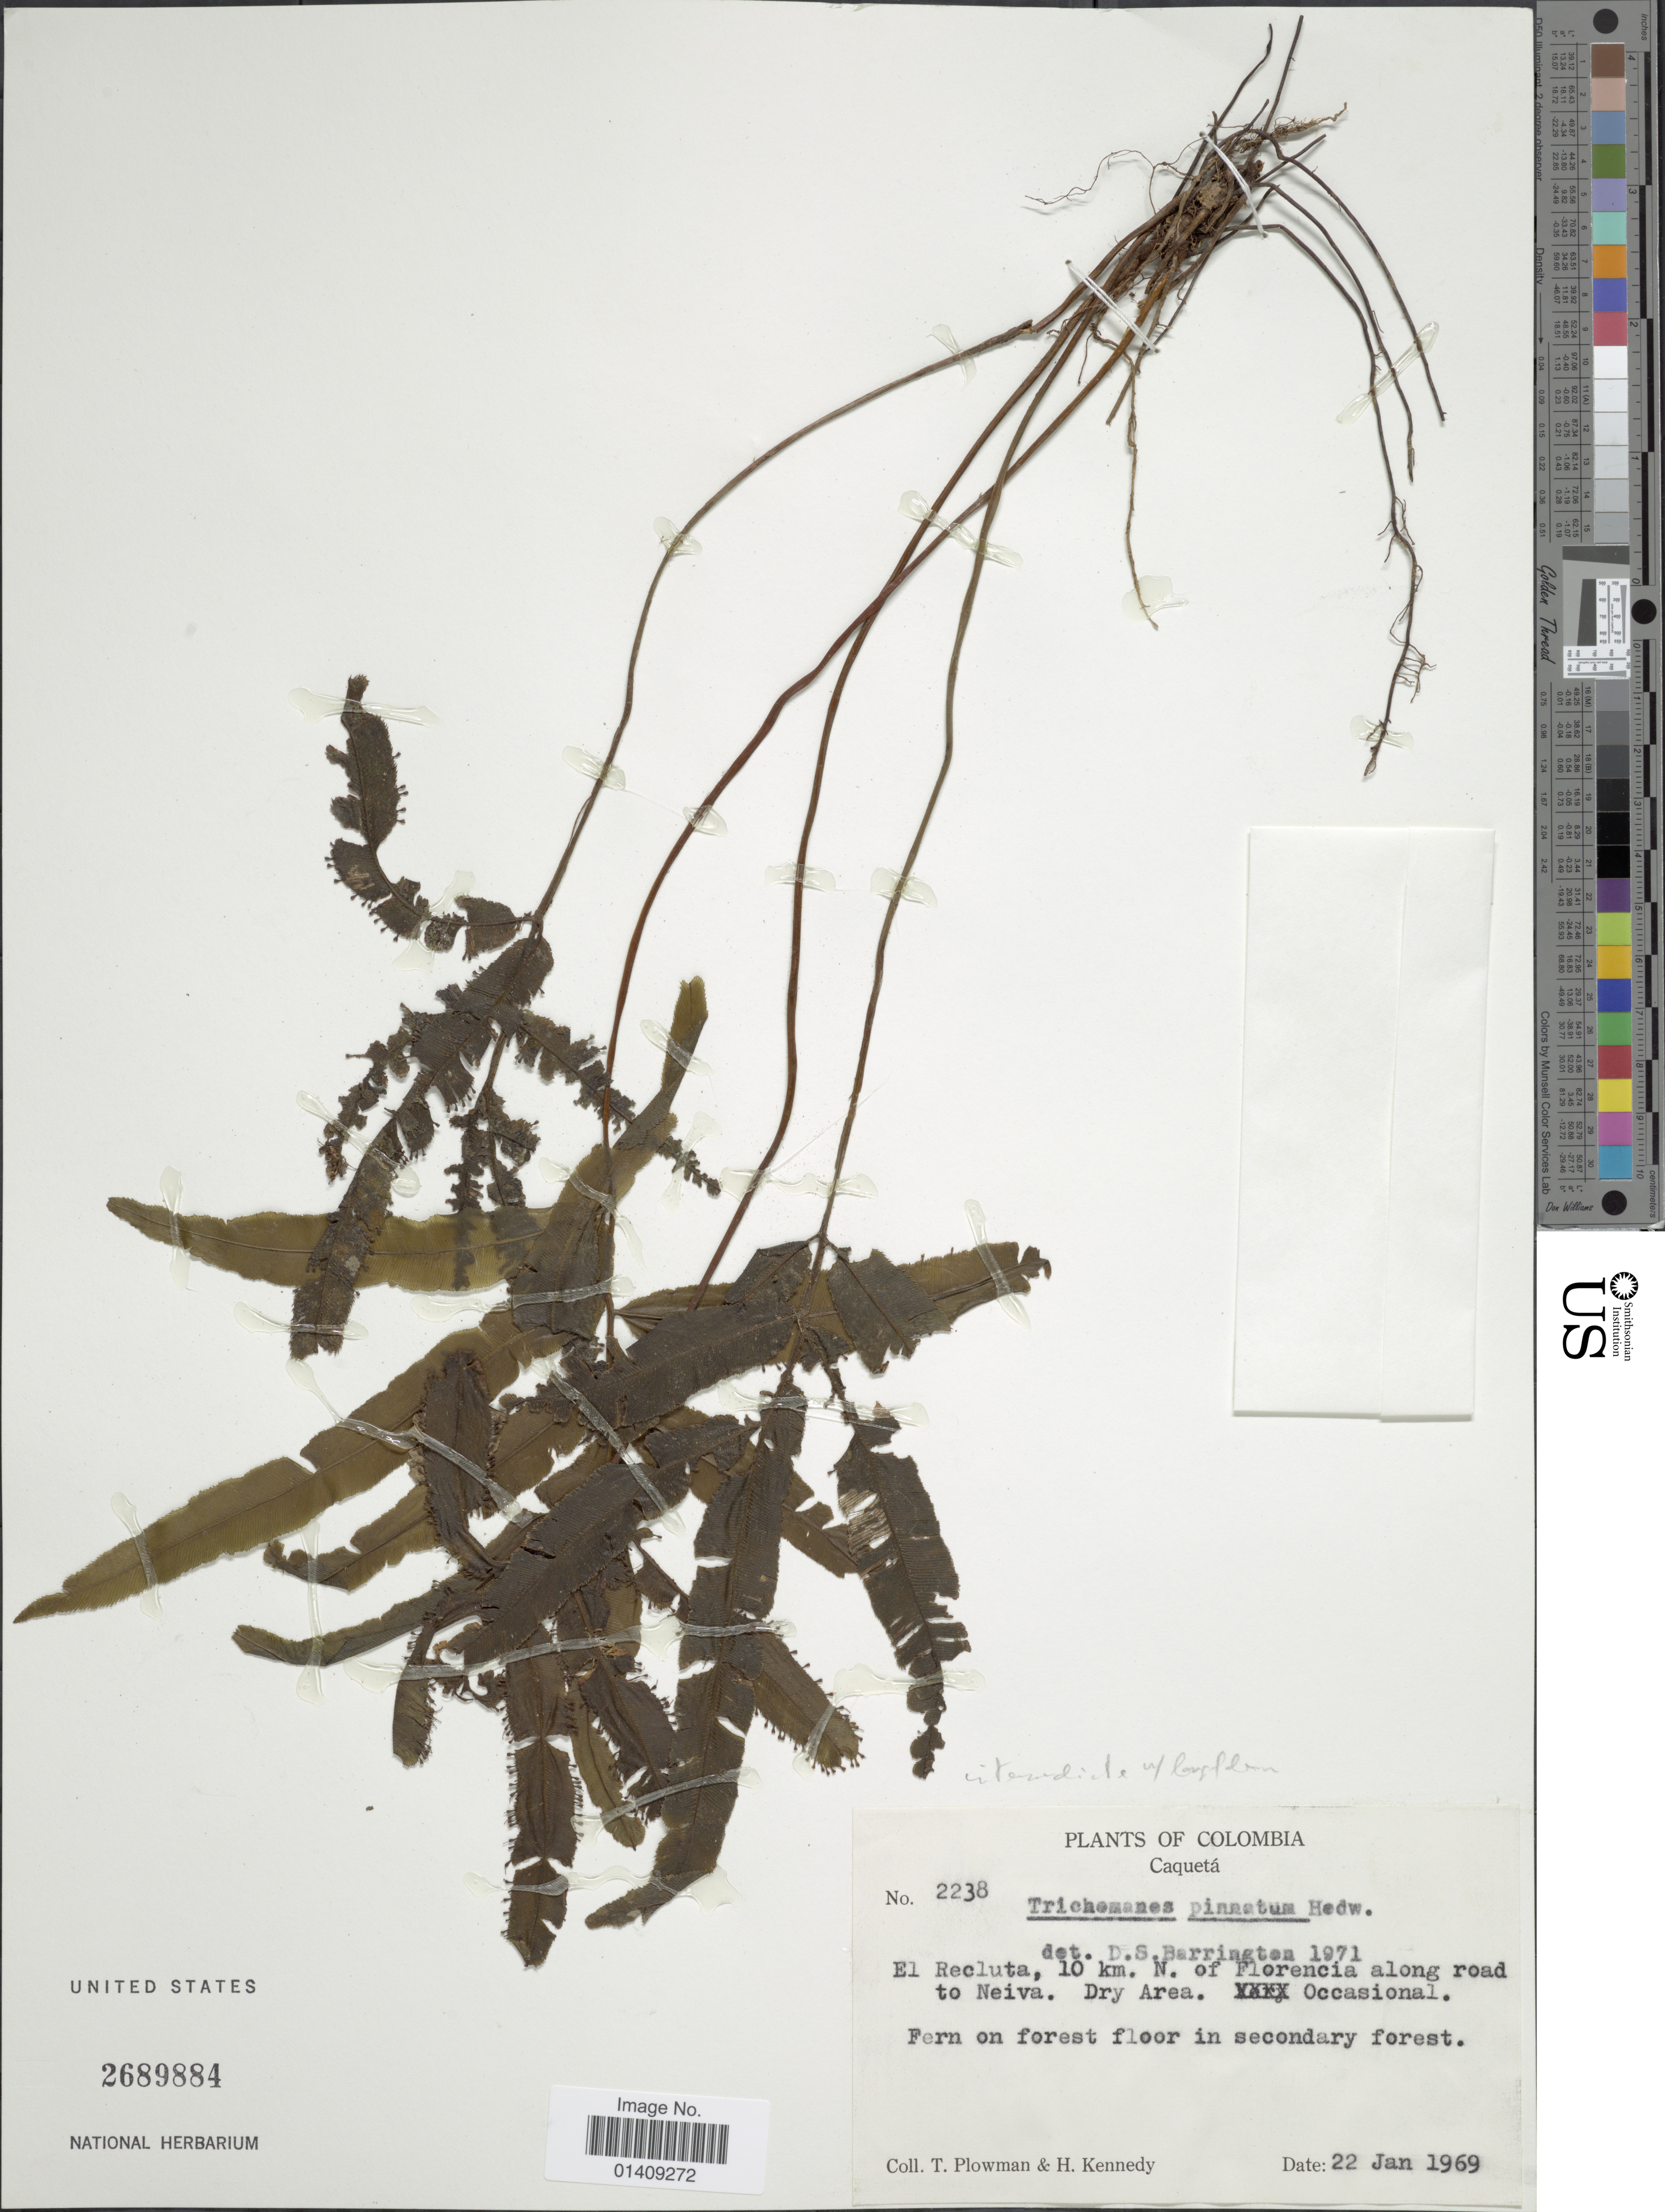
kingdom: Plantae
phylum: Tracheophyta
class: Polypodiopsida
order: Hymenophyllales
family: Hymenophyllaceae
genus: Trichomanes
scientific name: Trichomanes pinnatum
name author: Hedw.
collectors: T. Plowman & H. Kennedy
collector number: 2238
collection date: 1969-01-22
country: Colombia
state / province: Caquetá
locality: El Recluta 10 km N of Florencia along road to Neiva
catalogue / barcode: US 2689884